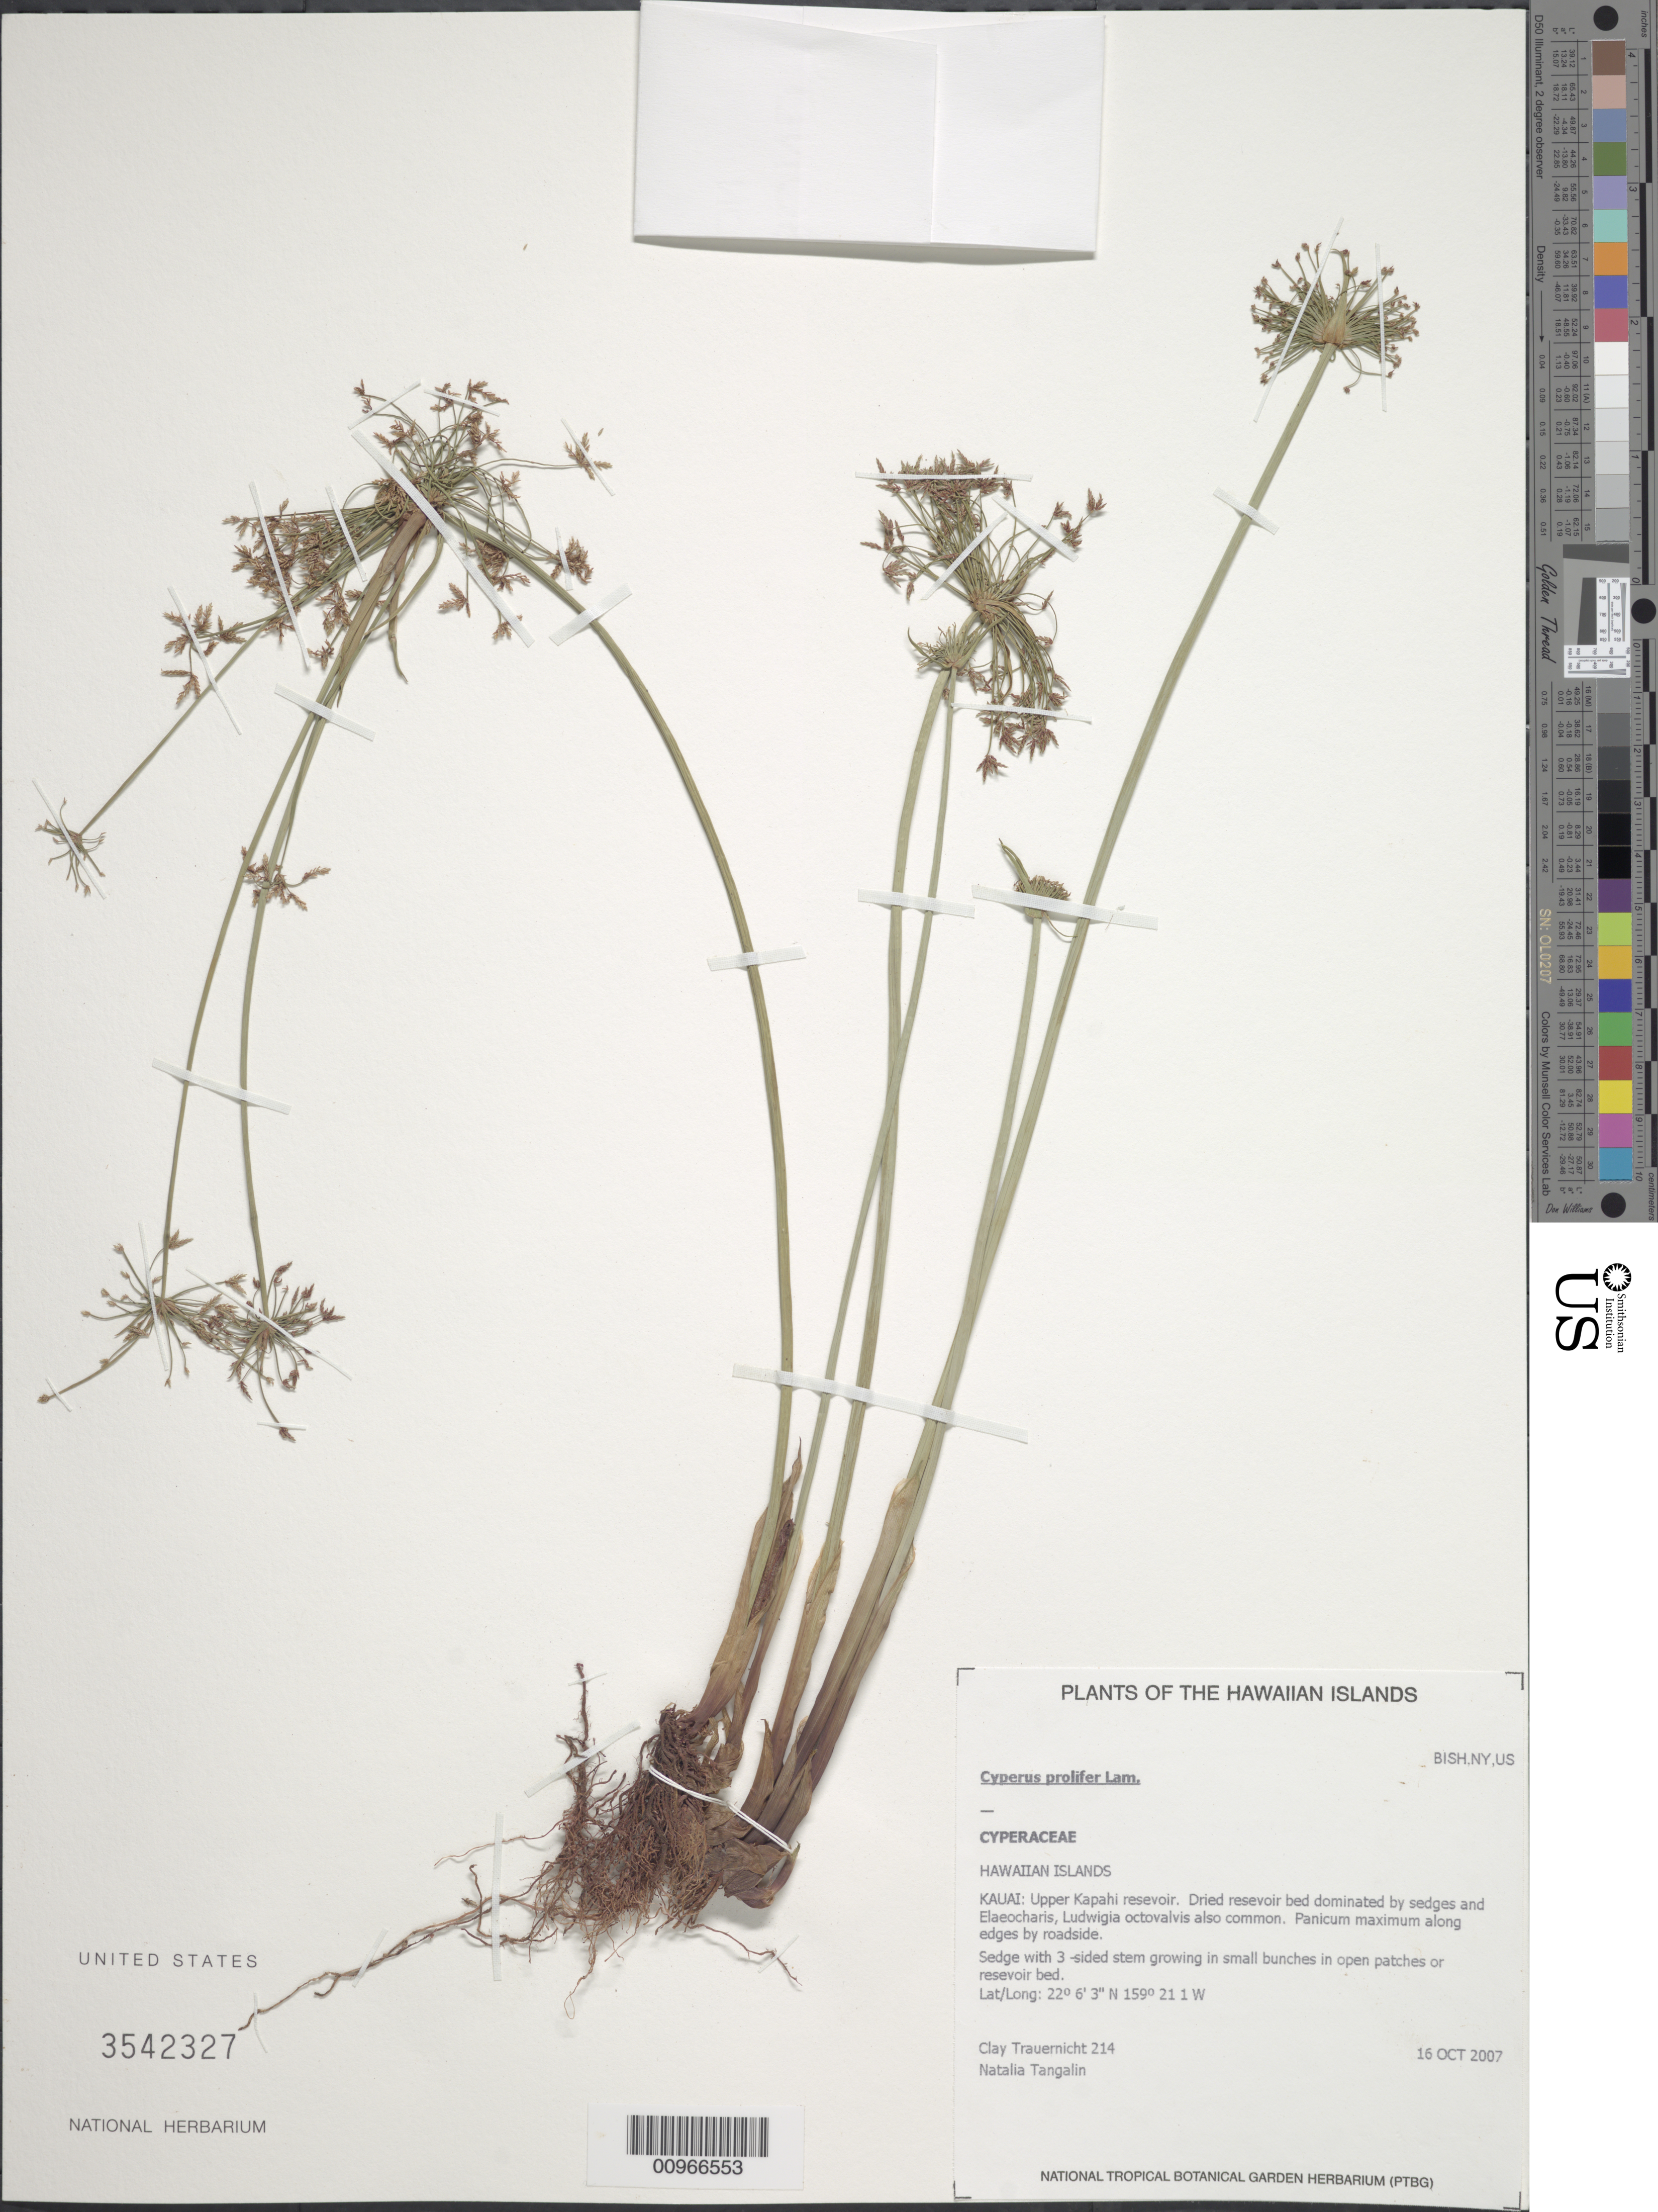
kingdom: Plantae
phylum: Tracheophyta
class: Liliopsida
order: Poales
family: Cyperaceae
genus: Cyperus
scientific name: Cyperus prolifer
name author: Lam.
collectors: C. Trauernicht & N. Tangalin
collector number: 214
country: United States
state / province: Hawaii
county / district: Kauai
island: Kaua'i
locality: Upper Kapahi reservoir.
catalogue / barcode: US 3542327